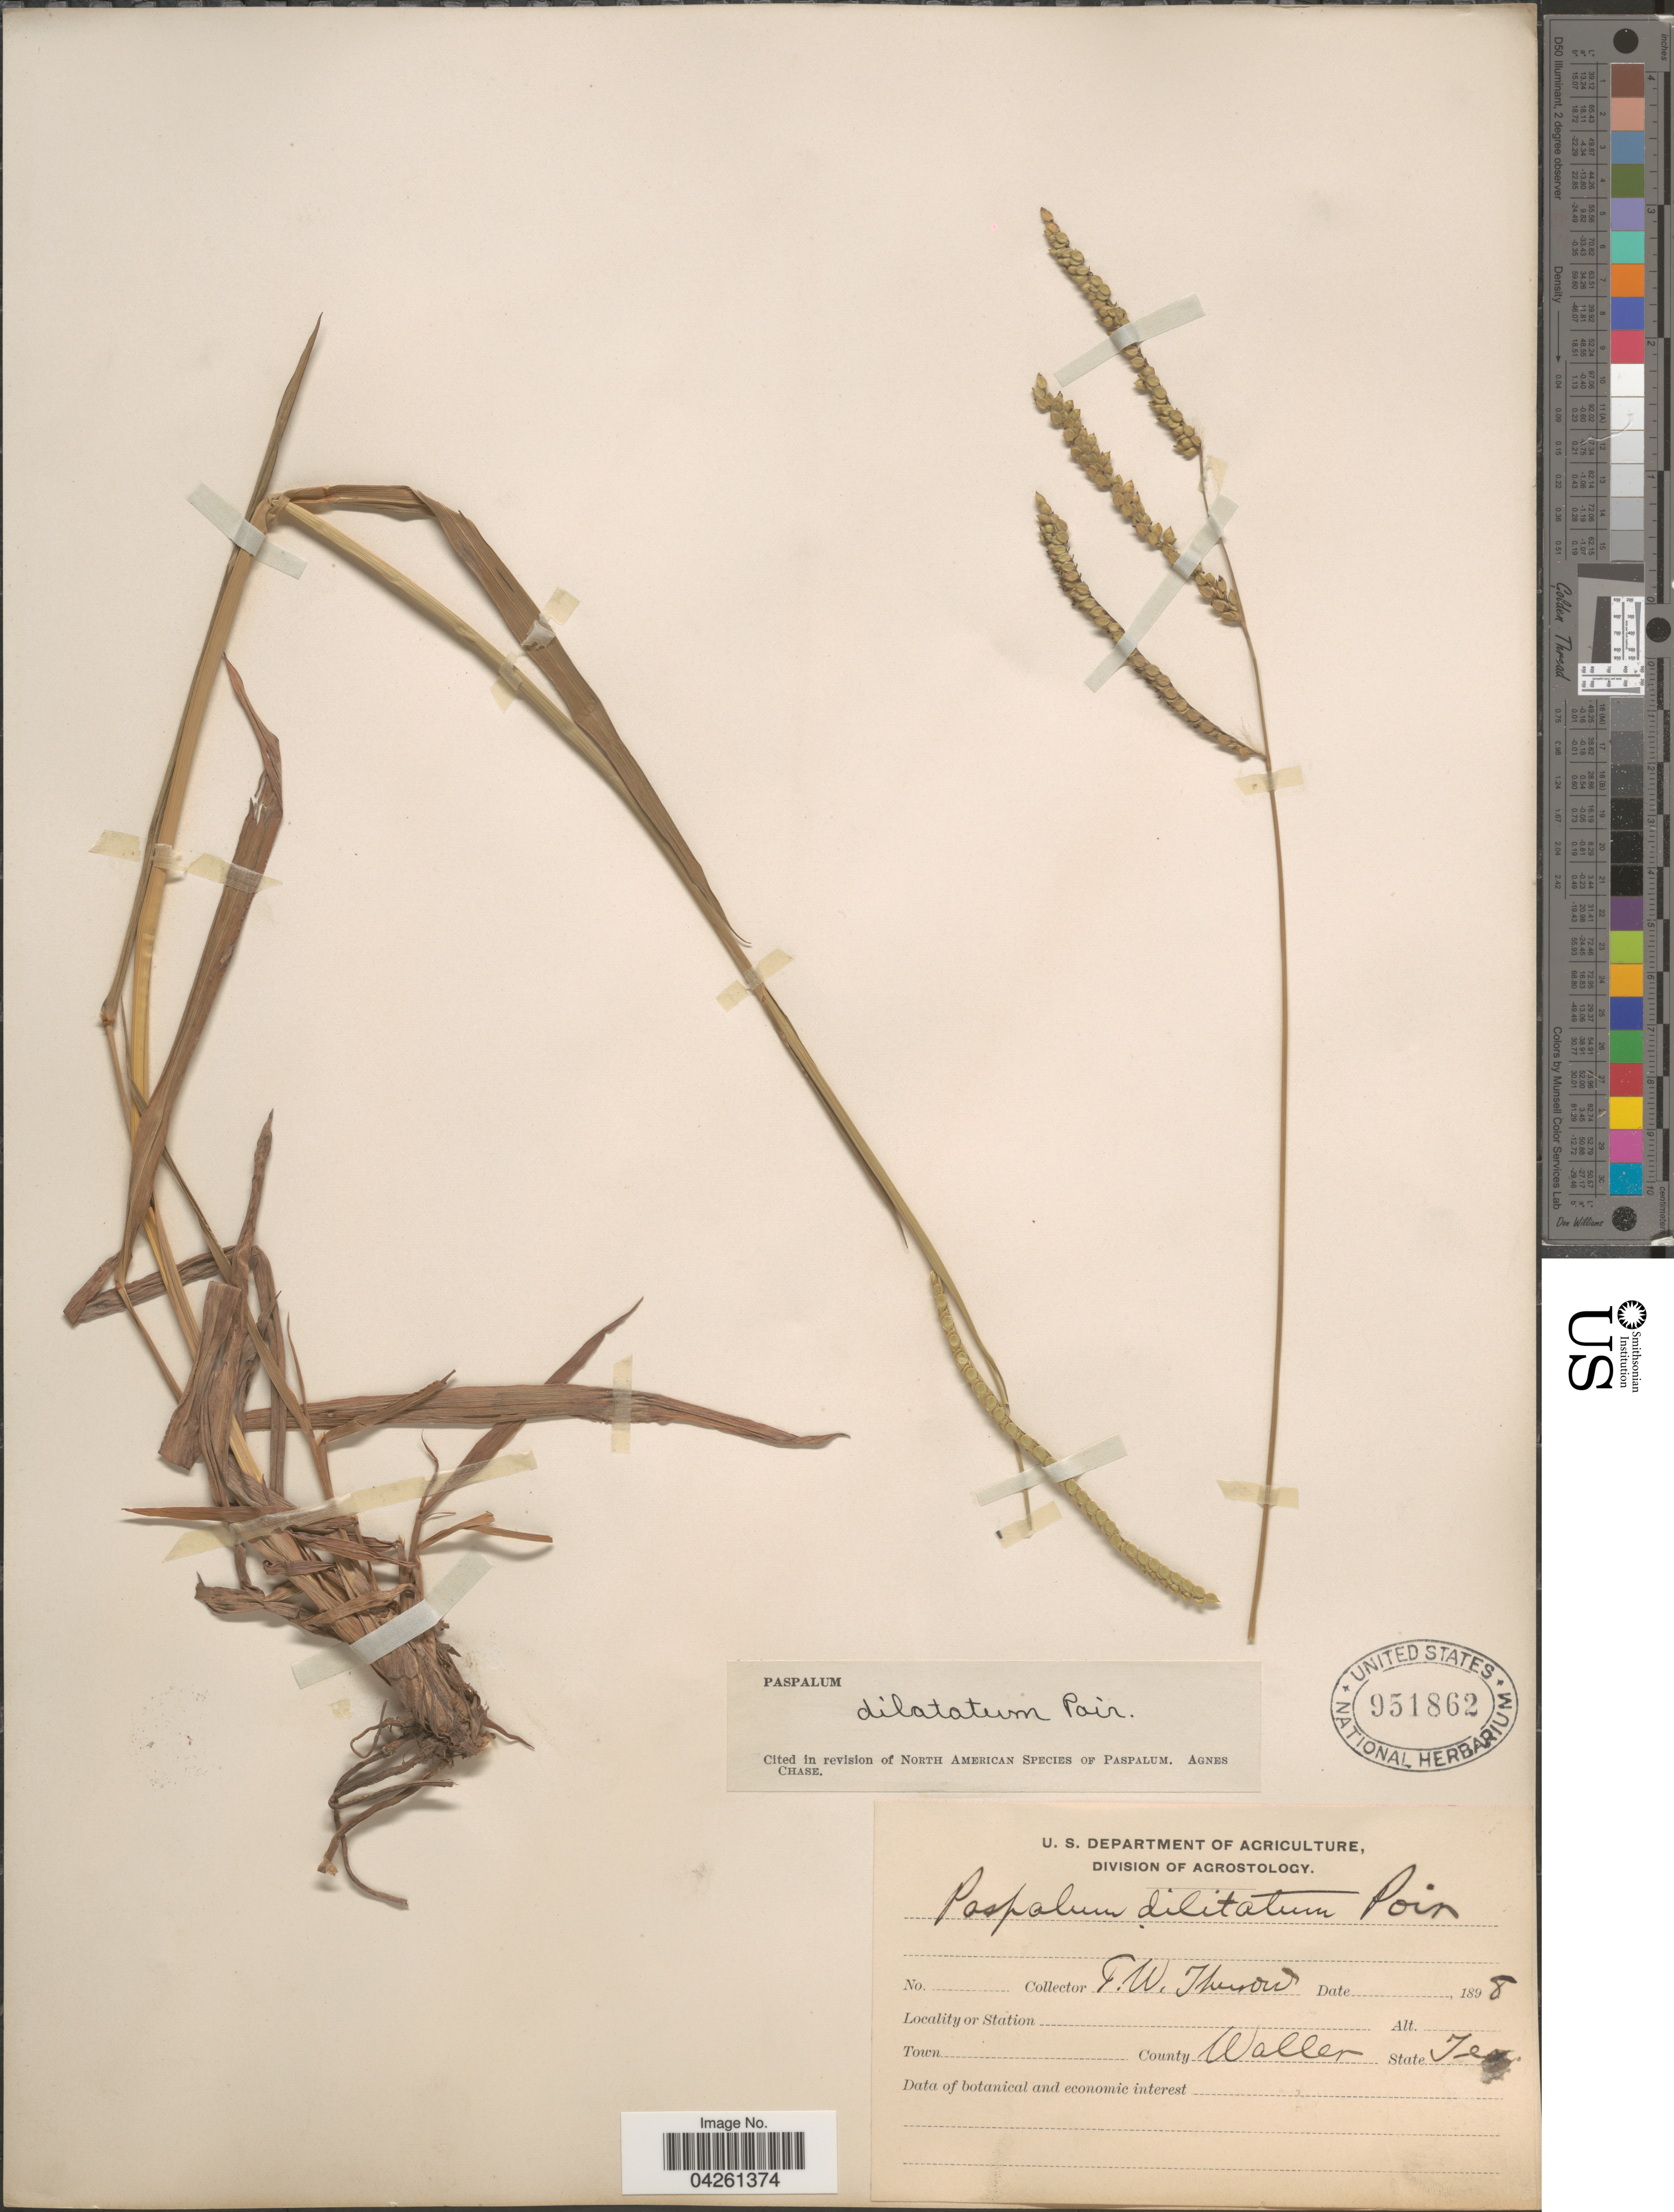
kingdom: Plantae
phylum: Tracheophyta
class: Liliopsida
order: Poales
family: Poaceae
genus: Paspalum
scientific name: Paspalum dilatatum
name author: Poir.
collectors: F. W. Thurow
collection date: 1898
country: United States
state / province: Texas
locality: County Waller.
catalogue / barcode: US 951862